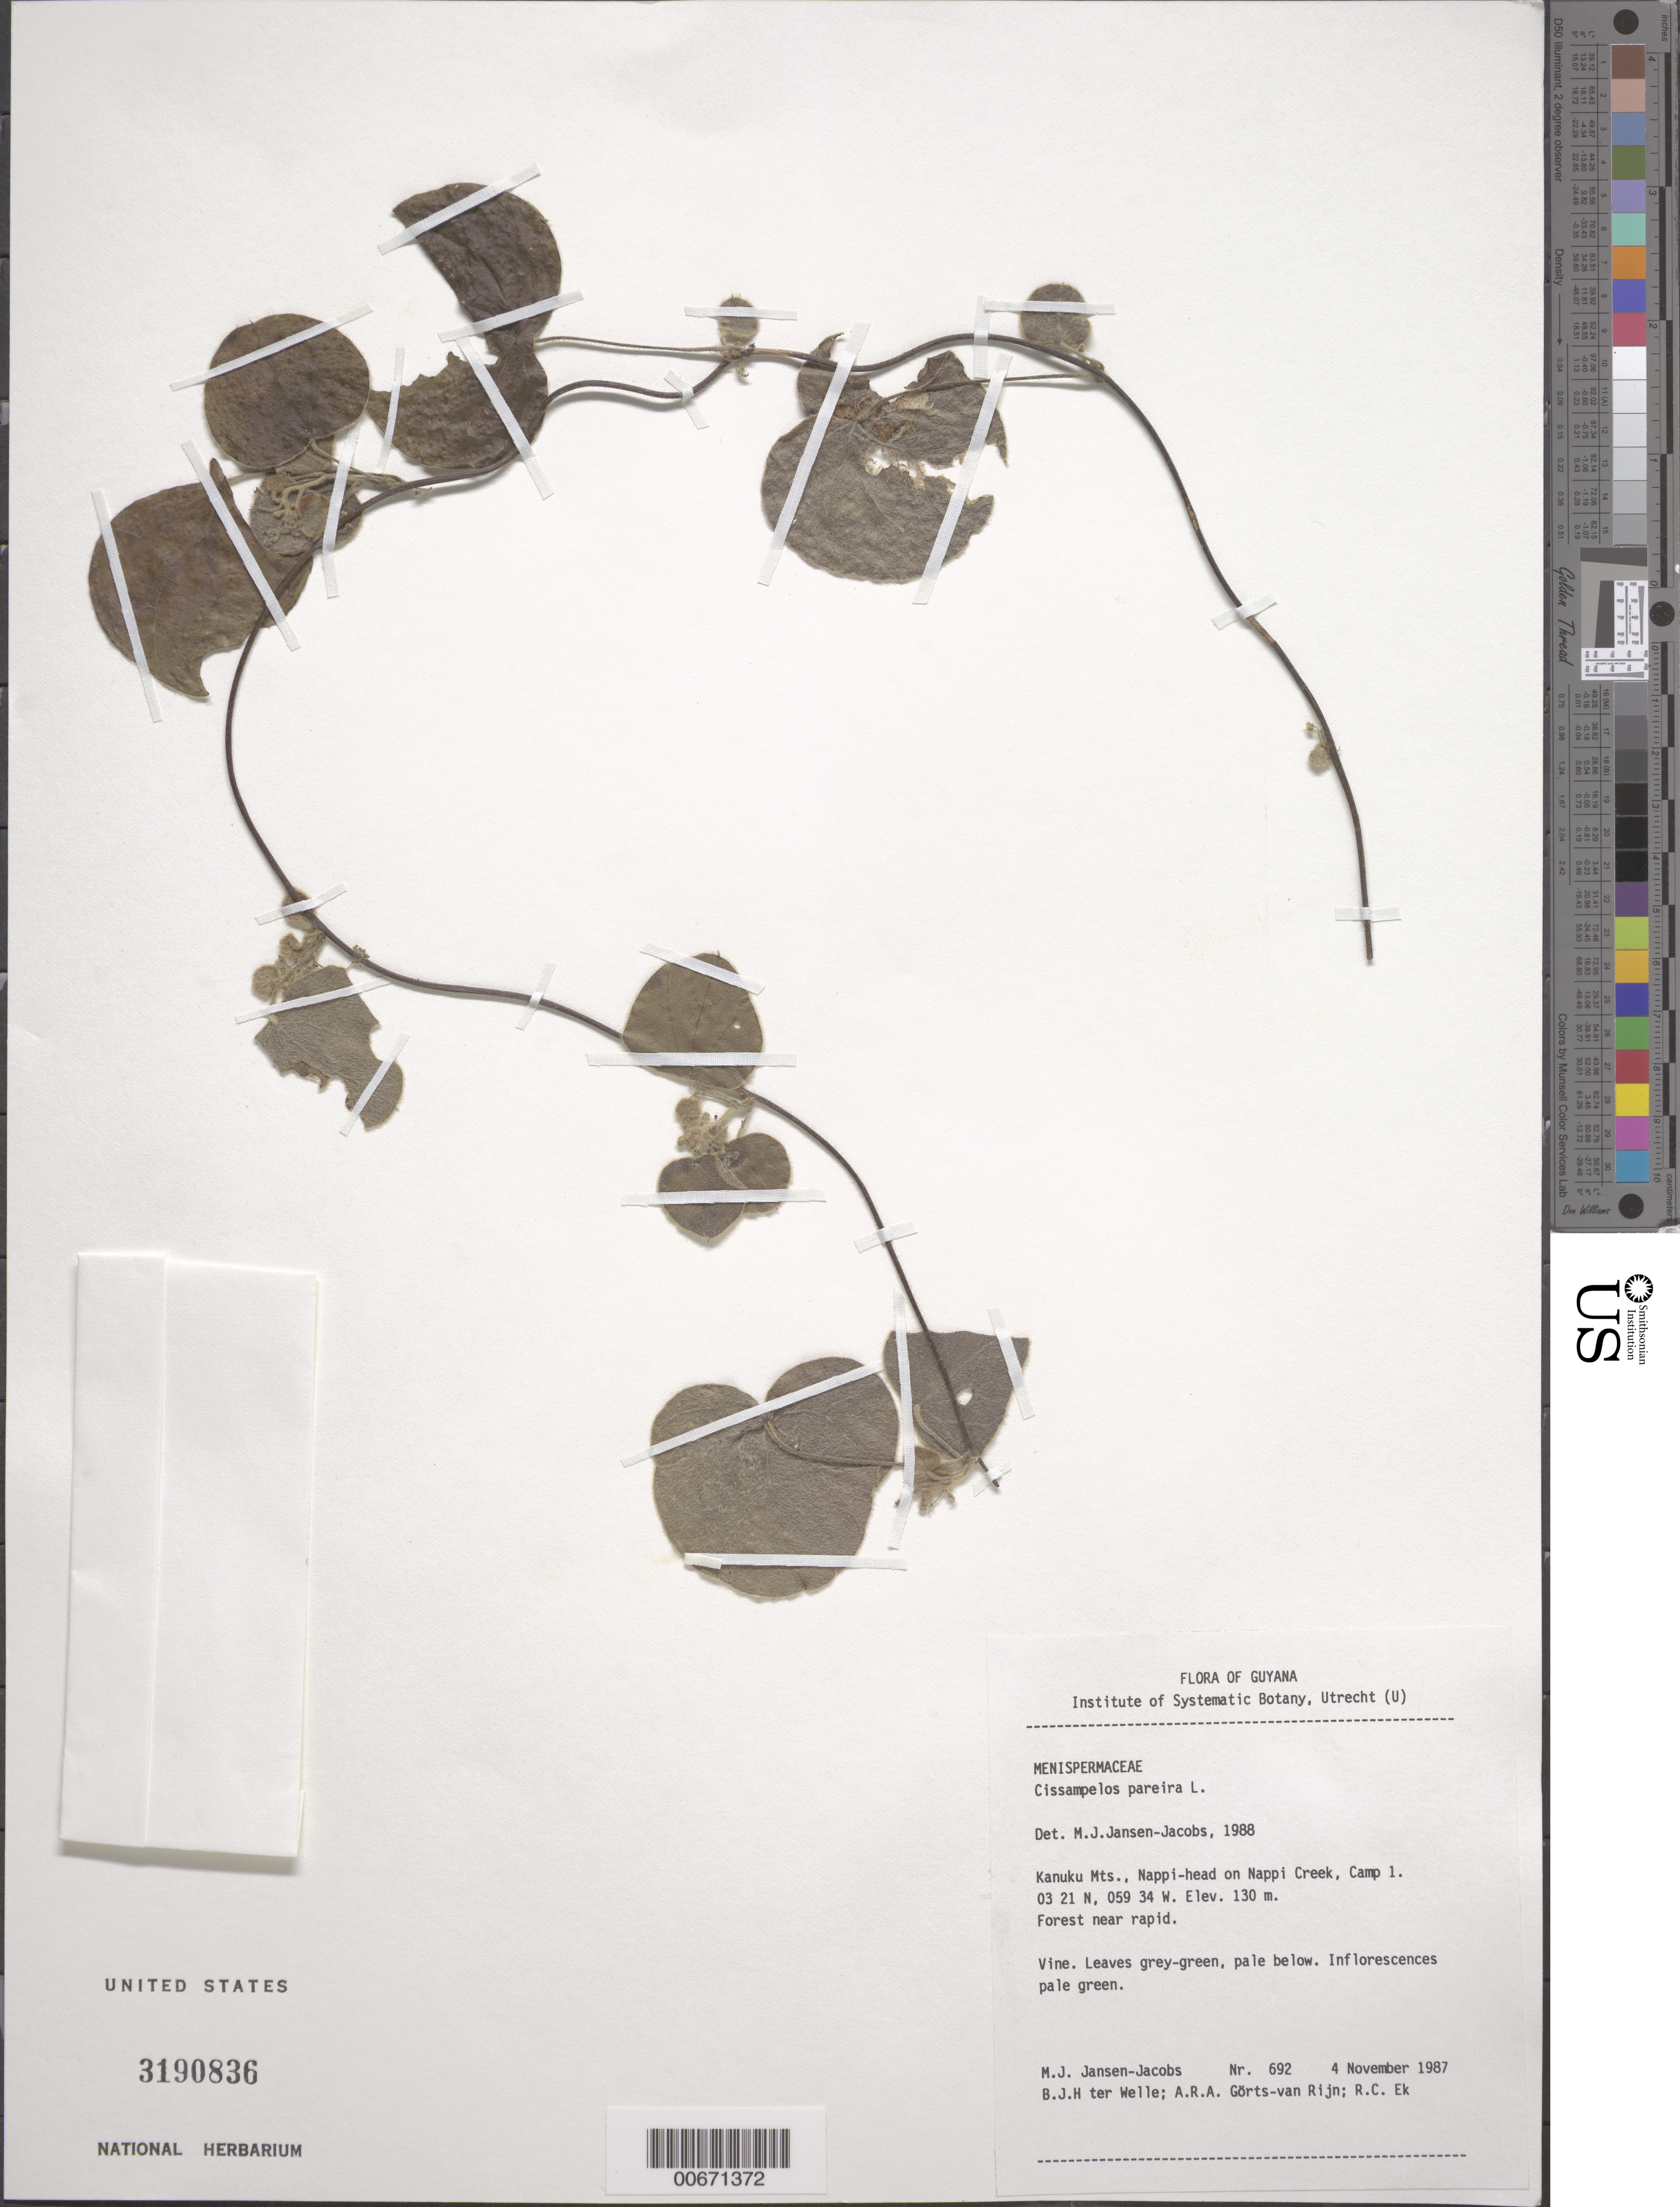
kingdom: Plantae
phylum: Tracheophyta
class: Magnoliopsida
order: Ranunculales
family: Menispermaceae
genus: Cissampelos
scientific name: Cissampelos pareira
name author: L.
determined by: Jansen-Jacobs, M. J., (U), Nationaal Herbarium Nederland, Utrecht University branch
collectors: M. J. Jansen-Jacobs, B. Welle, A. .R. A. Görts-van Rijn & R. C. Ek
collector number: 692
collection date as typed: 4-Nov-87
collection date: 1987-11-04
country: Guyana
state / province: U. Takutu-U. Essequibo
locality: Kanuku Mts., Nappi-head on Nappi Creek, camp 1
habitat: Forest near rapid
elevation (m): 130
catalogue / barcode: US 3190836